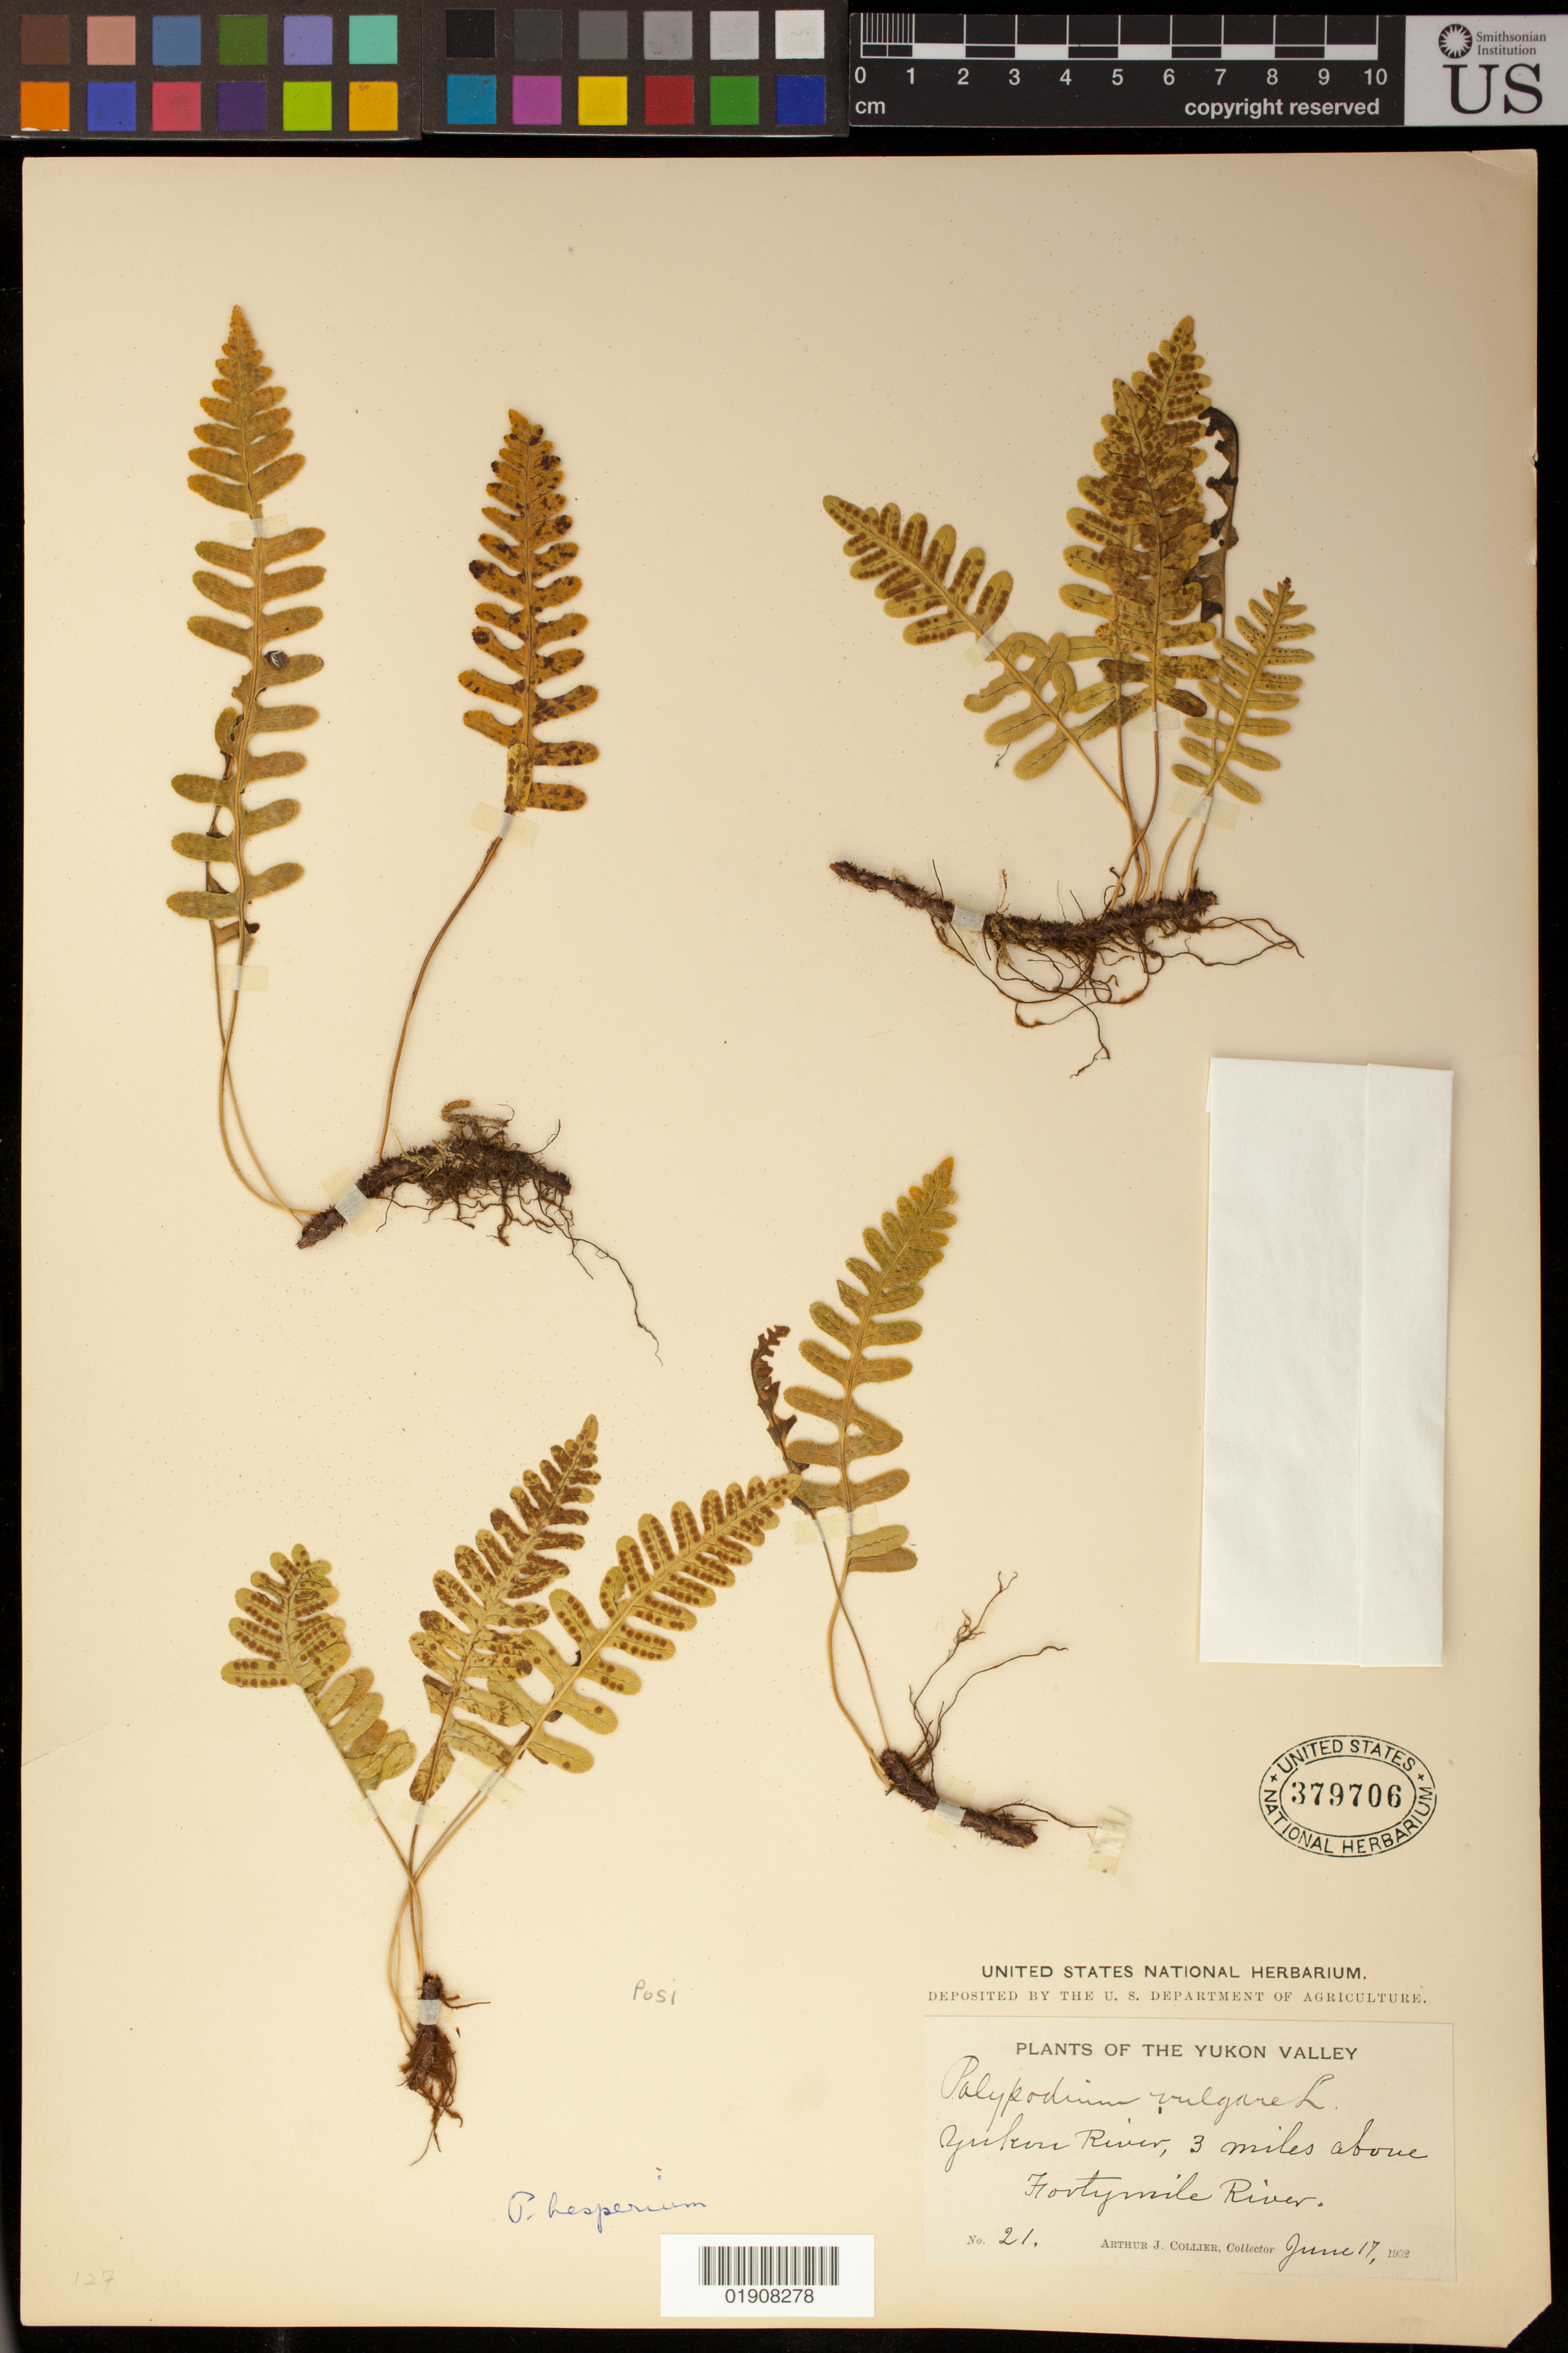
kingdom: Plantae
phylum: Tracheophyta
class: Polypodiopsida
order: Polypodiales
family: Polypodiaceae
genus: Polypodium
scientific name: Polypodium sibiricum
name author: Sipliv.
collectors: A. Collier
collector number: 21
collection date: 1902-06-17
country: Canada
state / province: Yukon Territory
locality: Yukon Valley, on Yukon River, 3 miles above Fortymile River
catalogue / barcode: US 379706